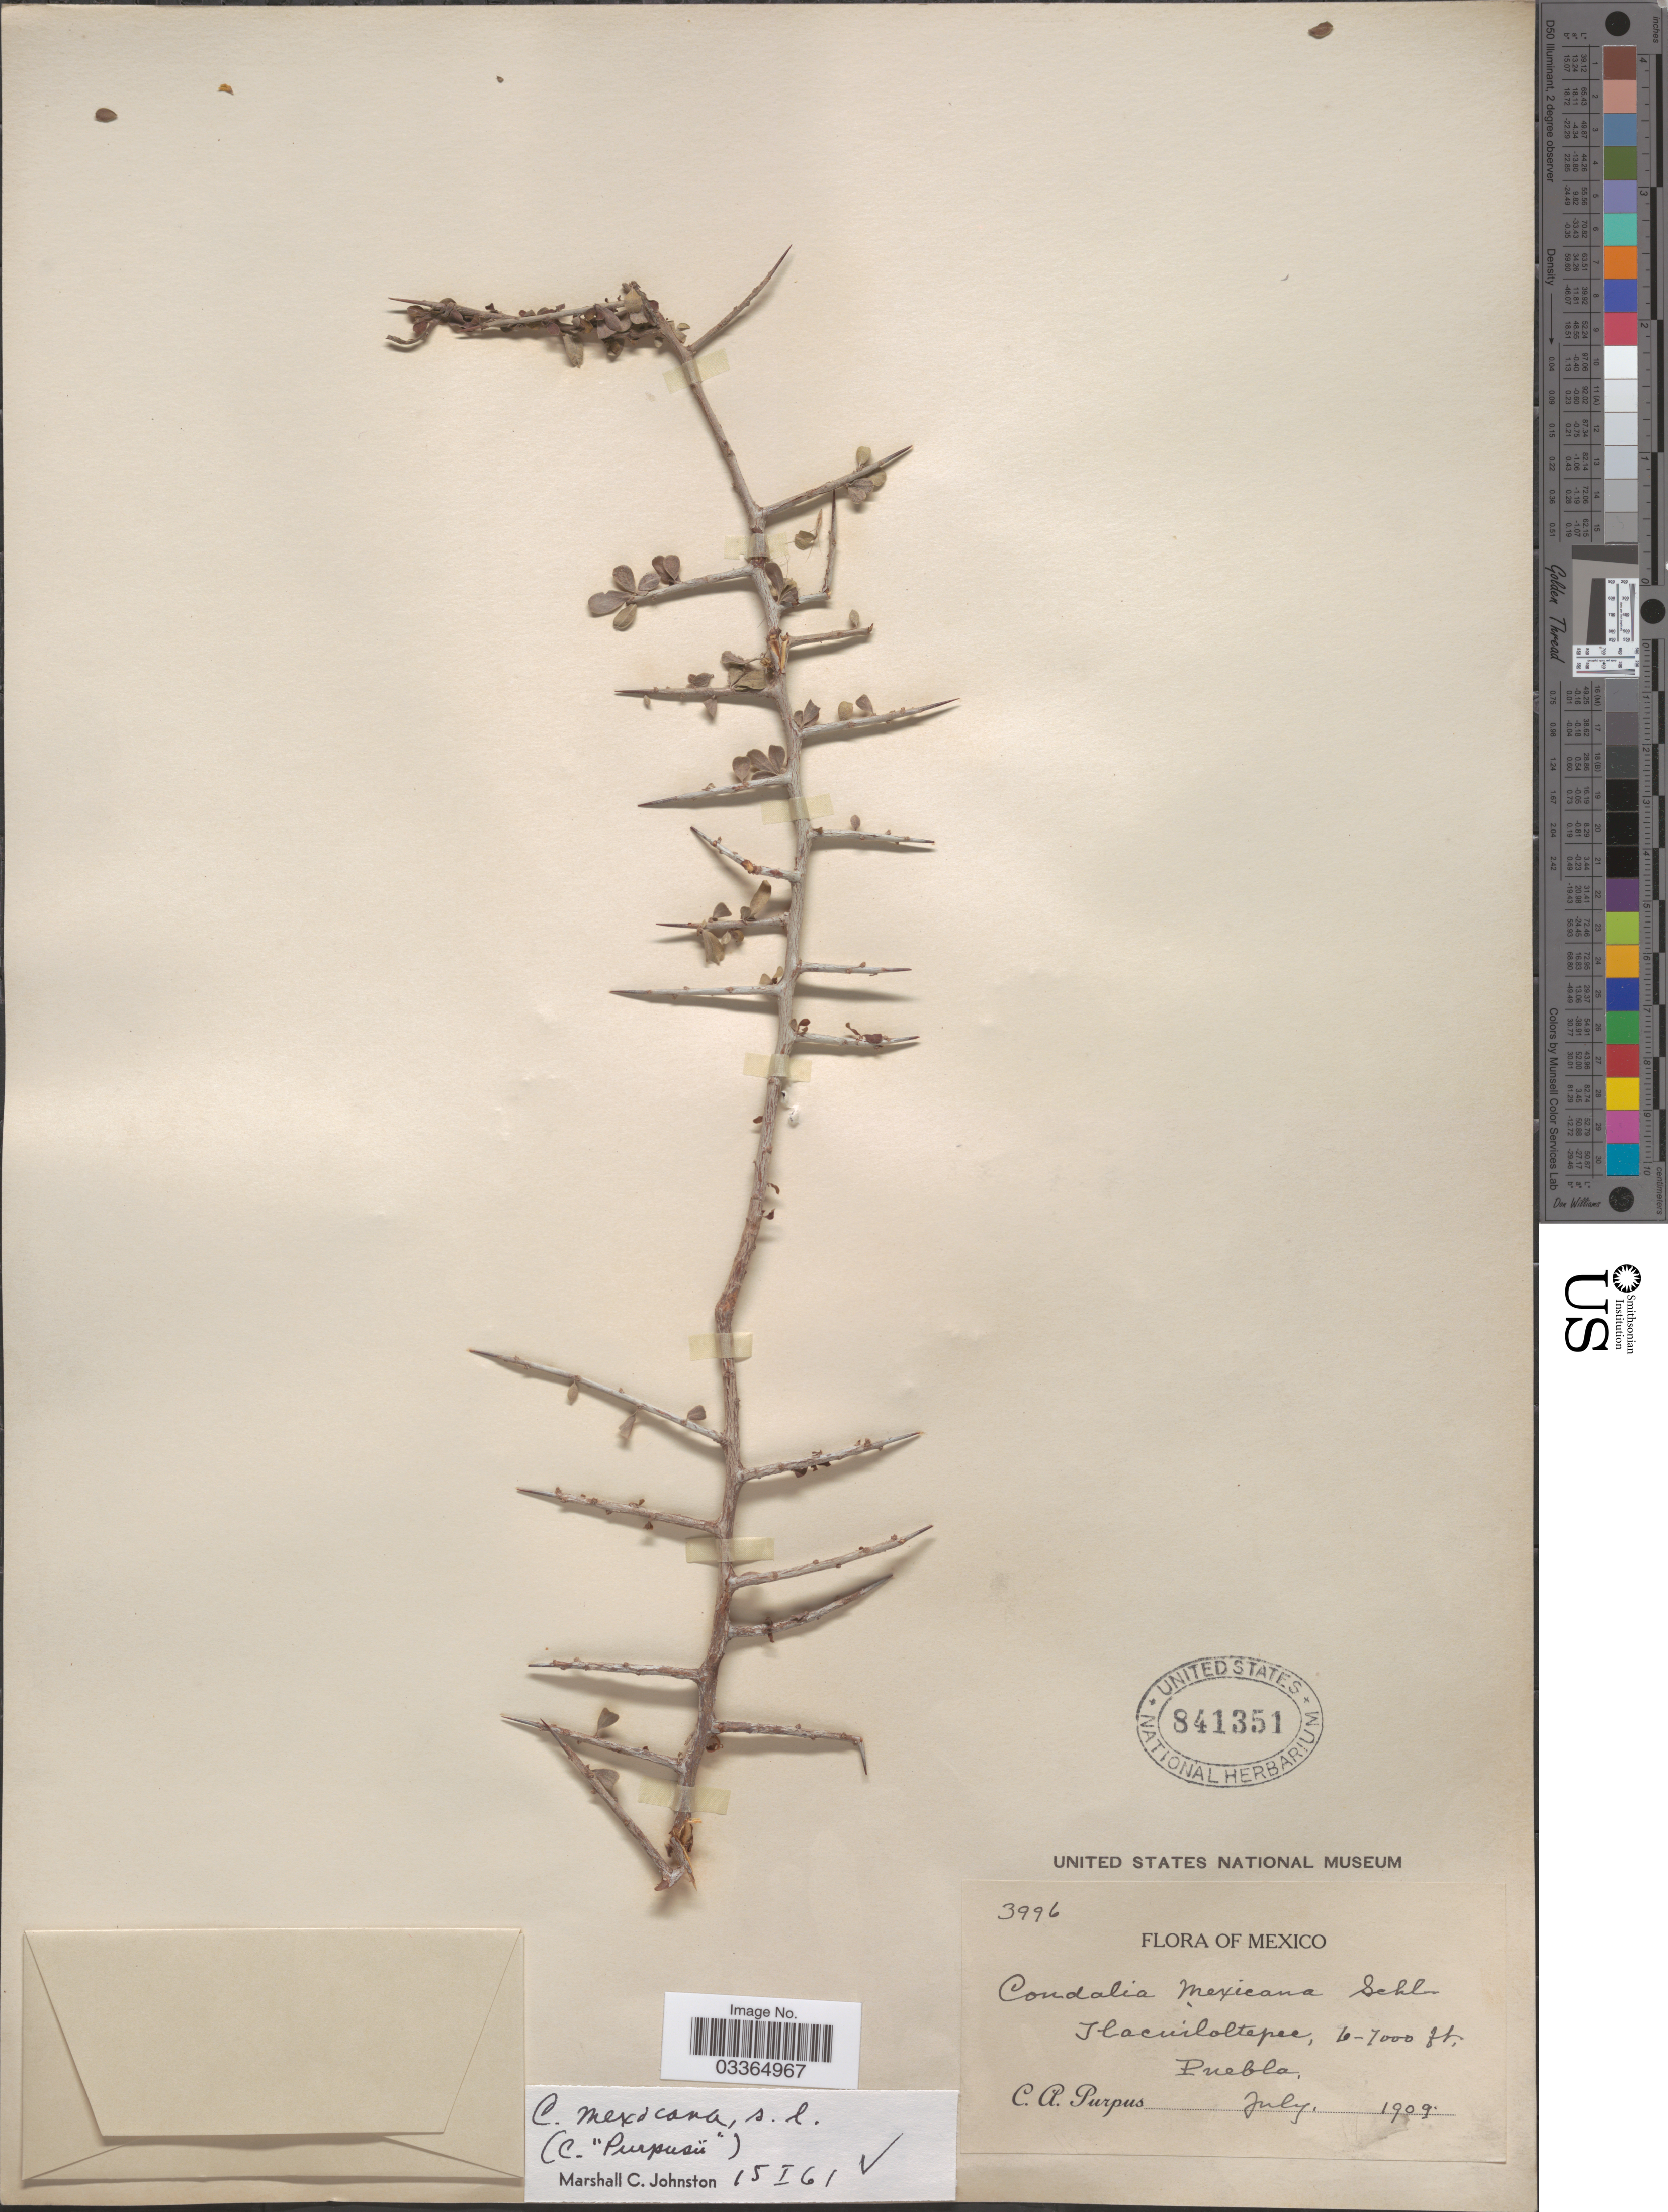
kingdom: Plantae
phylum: Tracheophyta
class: Magnoliopsida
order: Rosales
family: Rhamnaceae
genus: Condalia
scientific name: Condalia mexicana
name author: Schltdl.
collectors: C. A. Purpus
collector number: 3996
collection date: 1909-07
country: Mexico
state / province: Puebla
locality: Tlacuiloltepec.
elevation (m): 1829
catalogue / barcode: US 841351